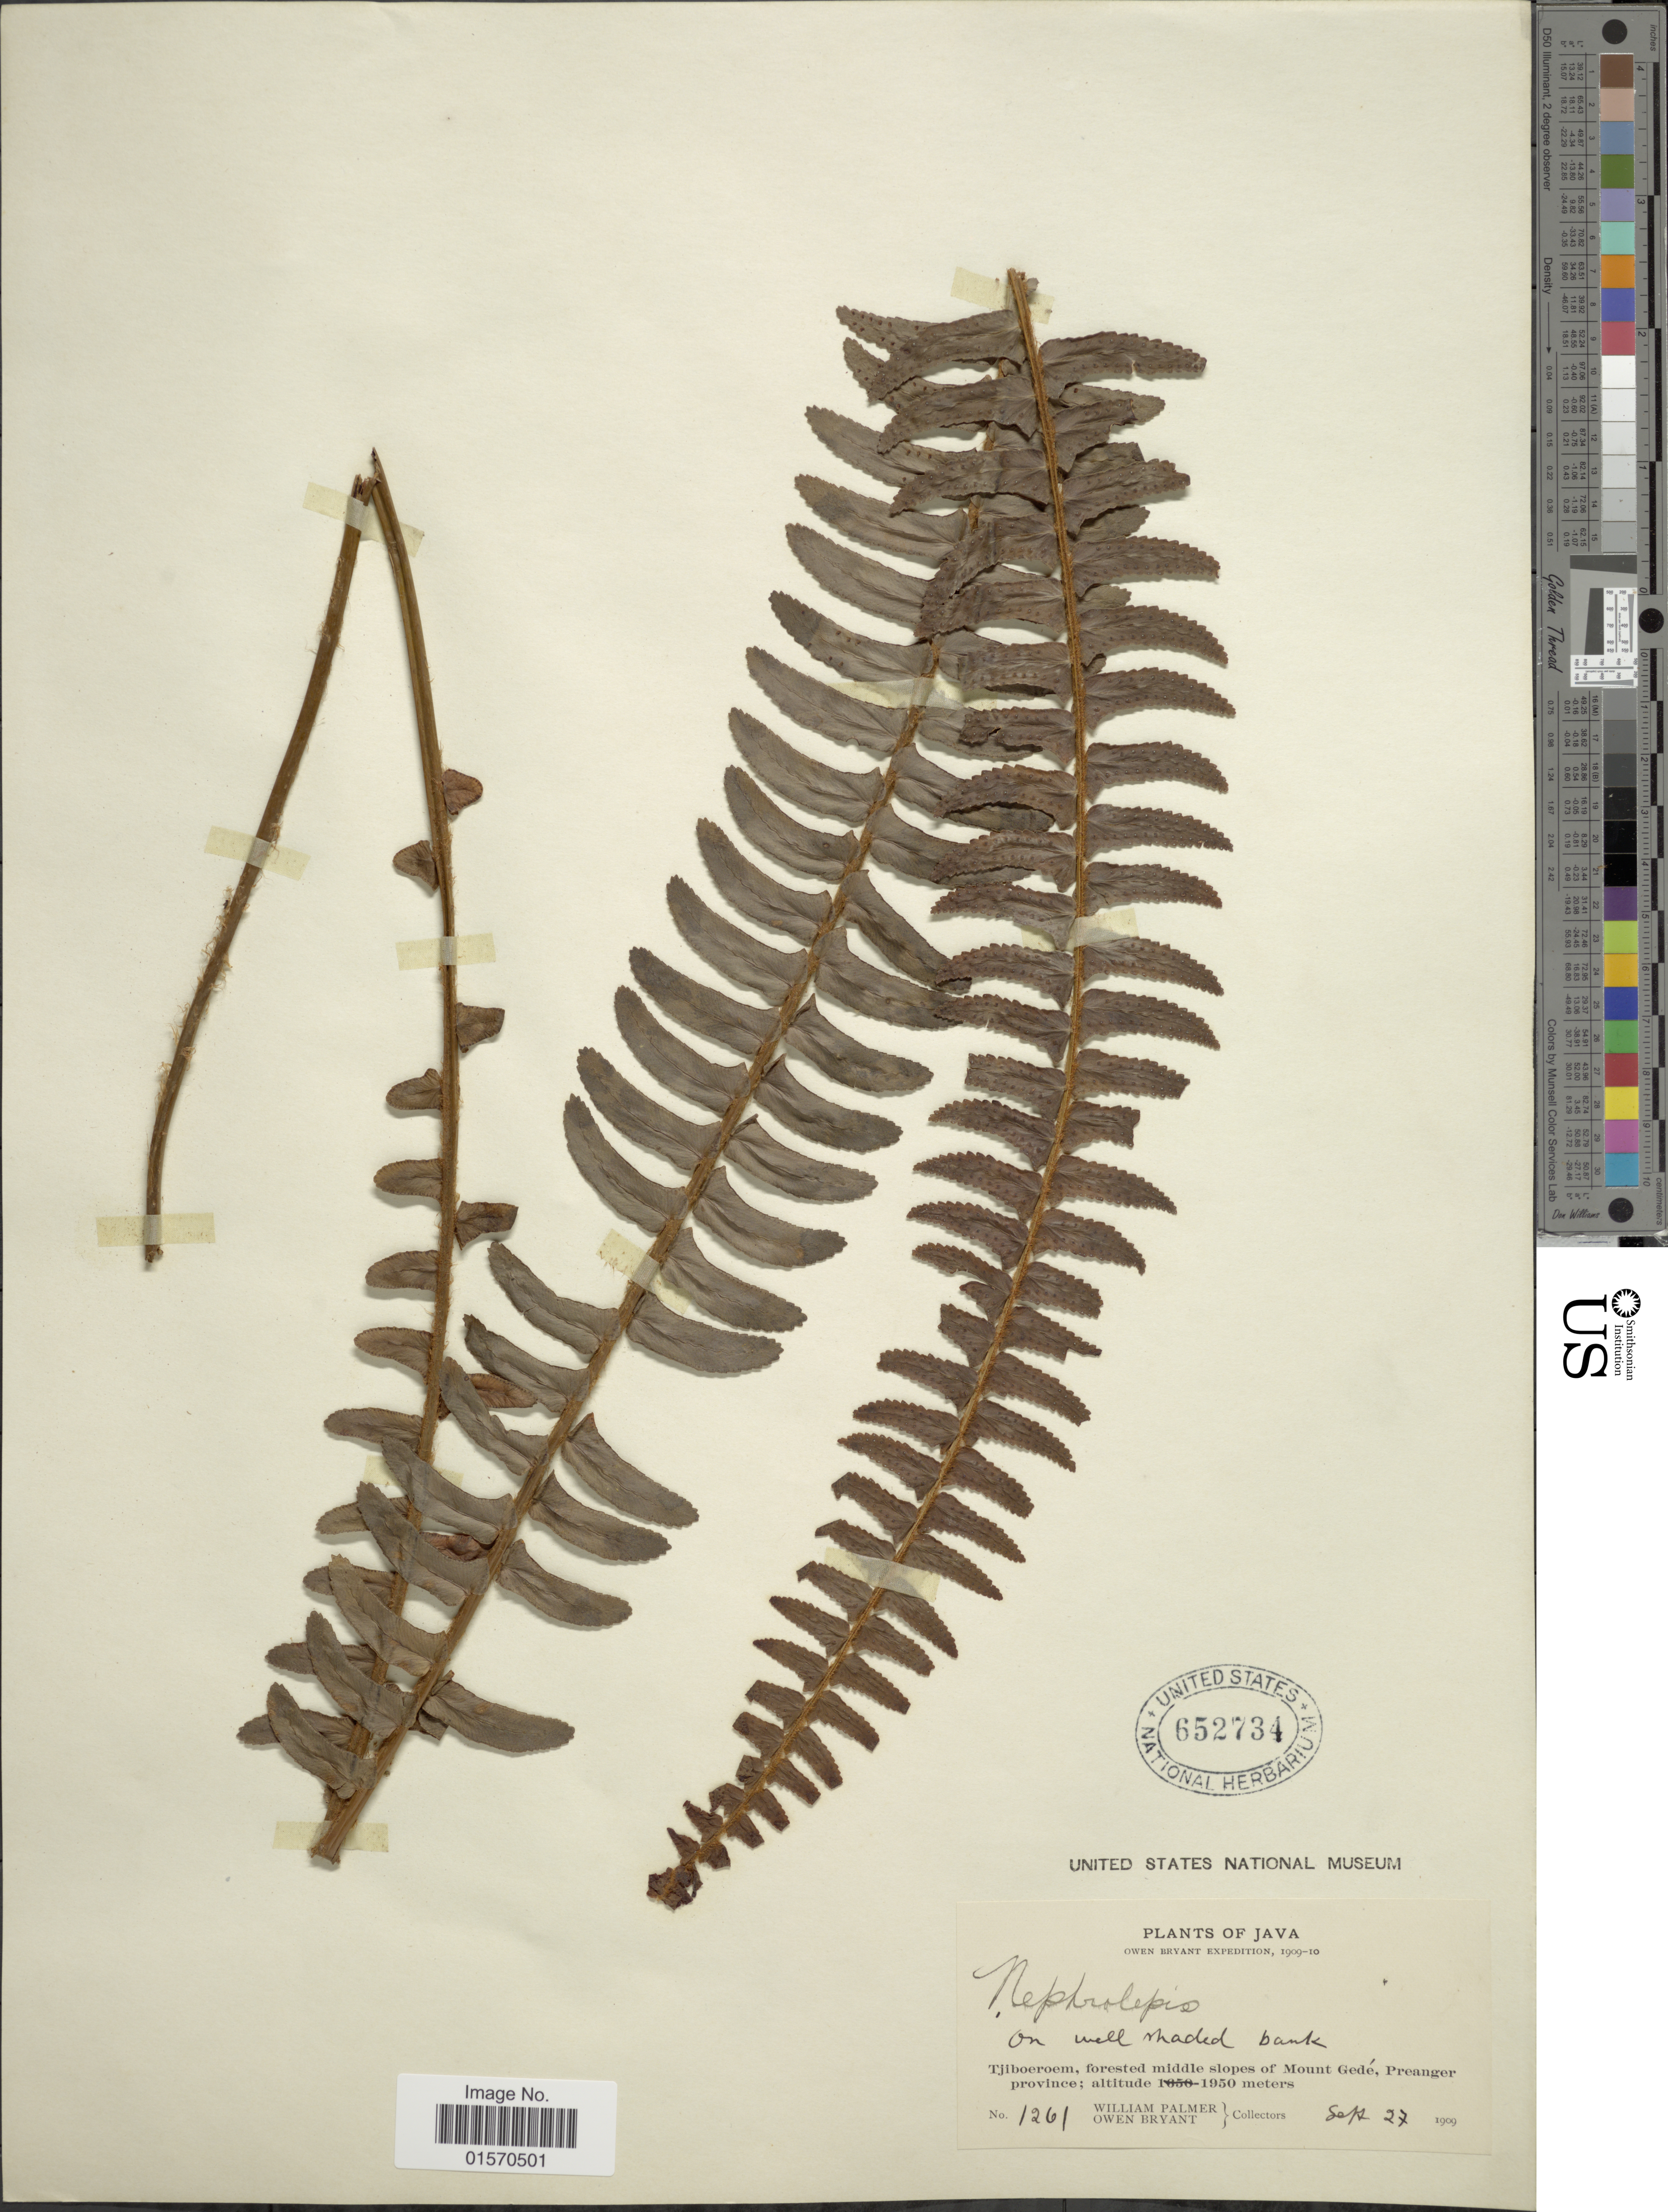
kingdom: Plantae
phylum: Tracheophyta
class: Polypodiopsida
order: Polypodiales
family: Nephrolepidaceae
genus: Nephrolepis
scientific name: Nephrolepis cordifolia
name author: (L.) C. Presl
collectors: W. Palmer & O. Bryant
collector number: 1261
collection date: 1909-09-27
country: Indonesia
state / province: Java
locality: Tjiboeroem, forested middle slopes of Mount Gedé, Preanger province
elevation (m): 1950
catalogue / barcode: US 652734